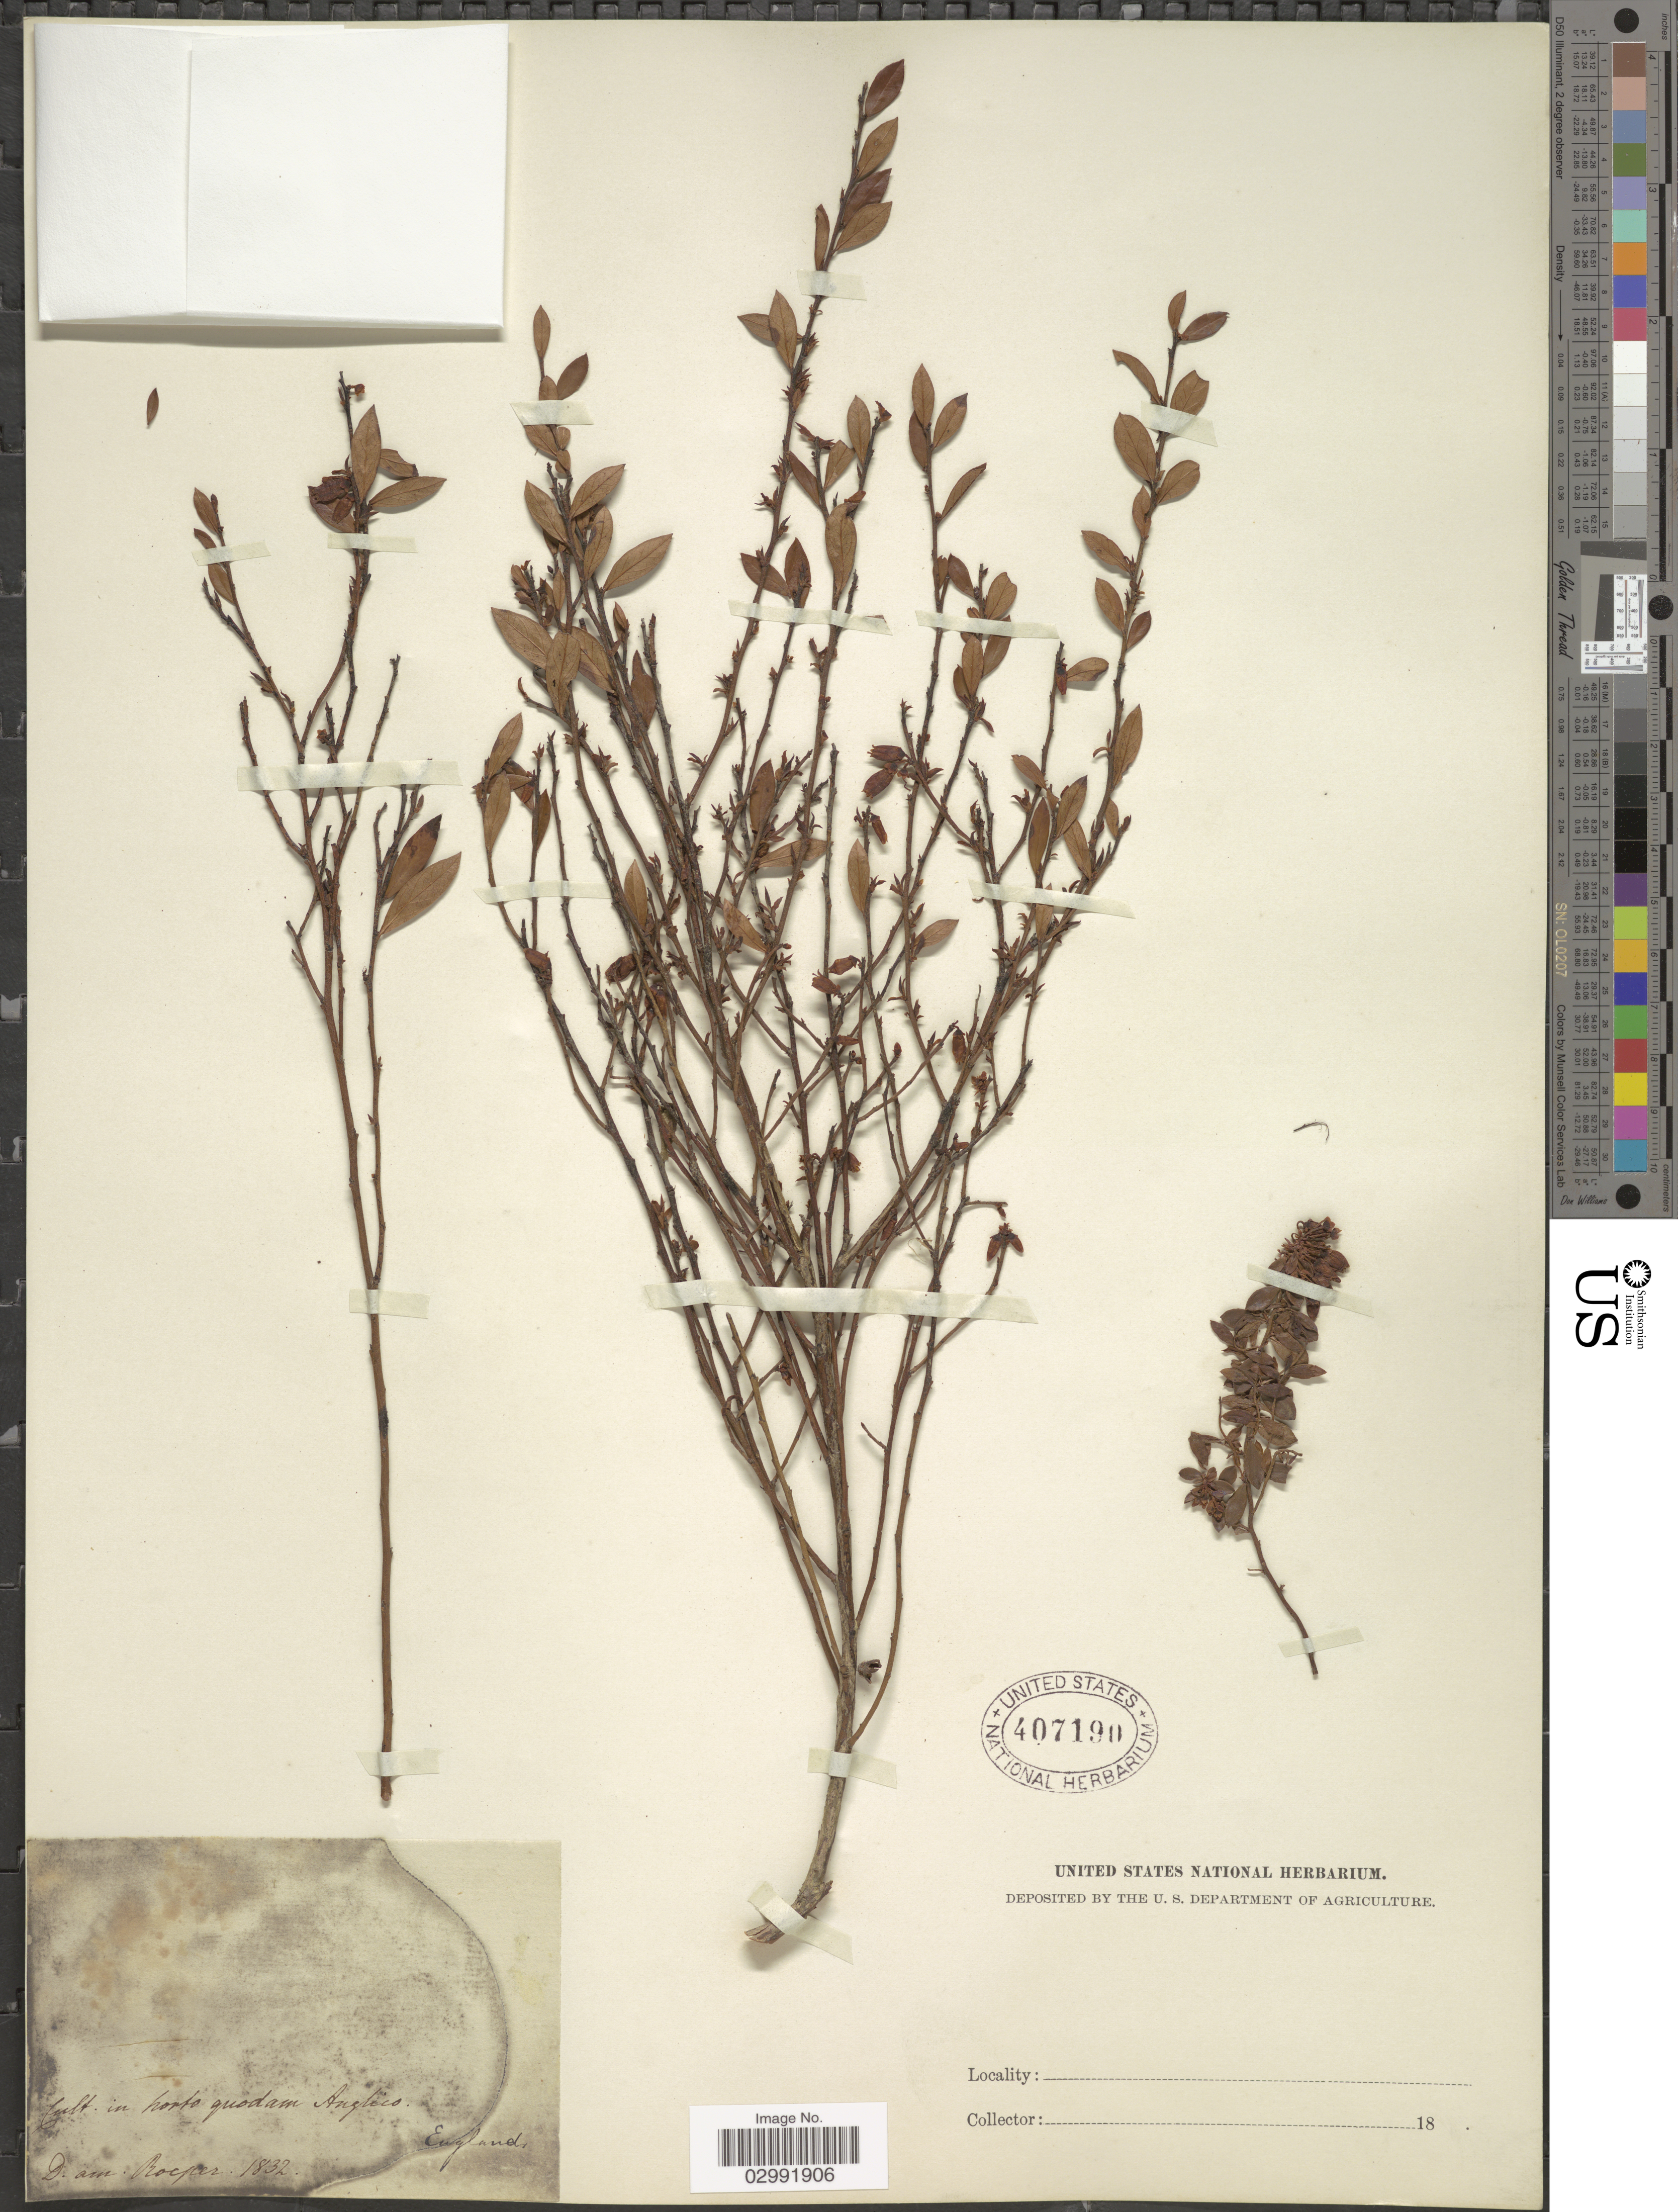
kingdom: Plantae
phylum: Tracheophyta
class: Magnoliopsida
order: Ericales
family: Ericaceae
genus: Vaccinium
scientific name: Vaccinium dentatum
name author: Sm.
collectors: D. Roeper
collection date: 1832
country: United Kingdom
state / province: England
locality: Cult. in horto quodam Angleis.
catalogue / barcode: US 407190